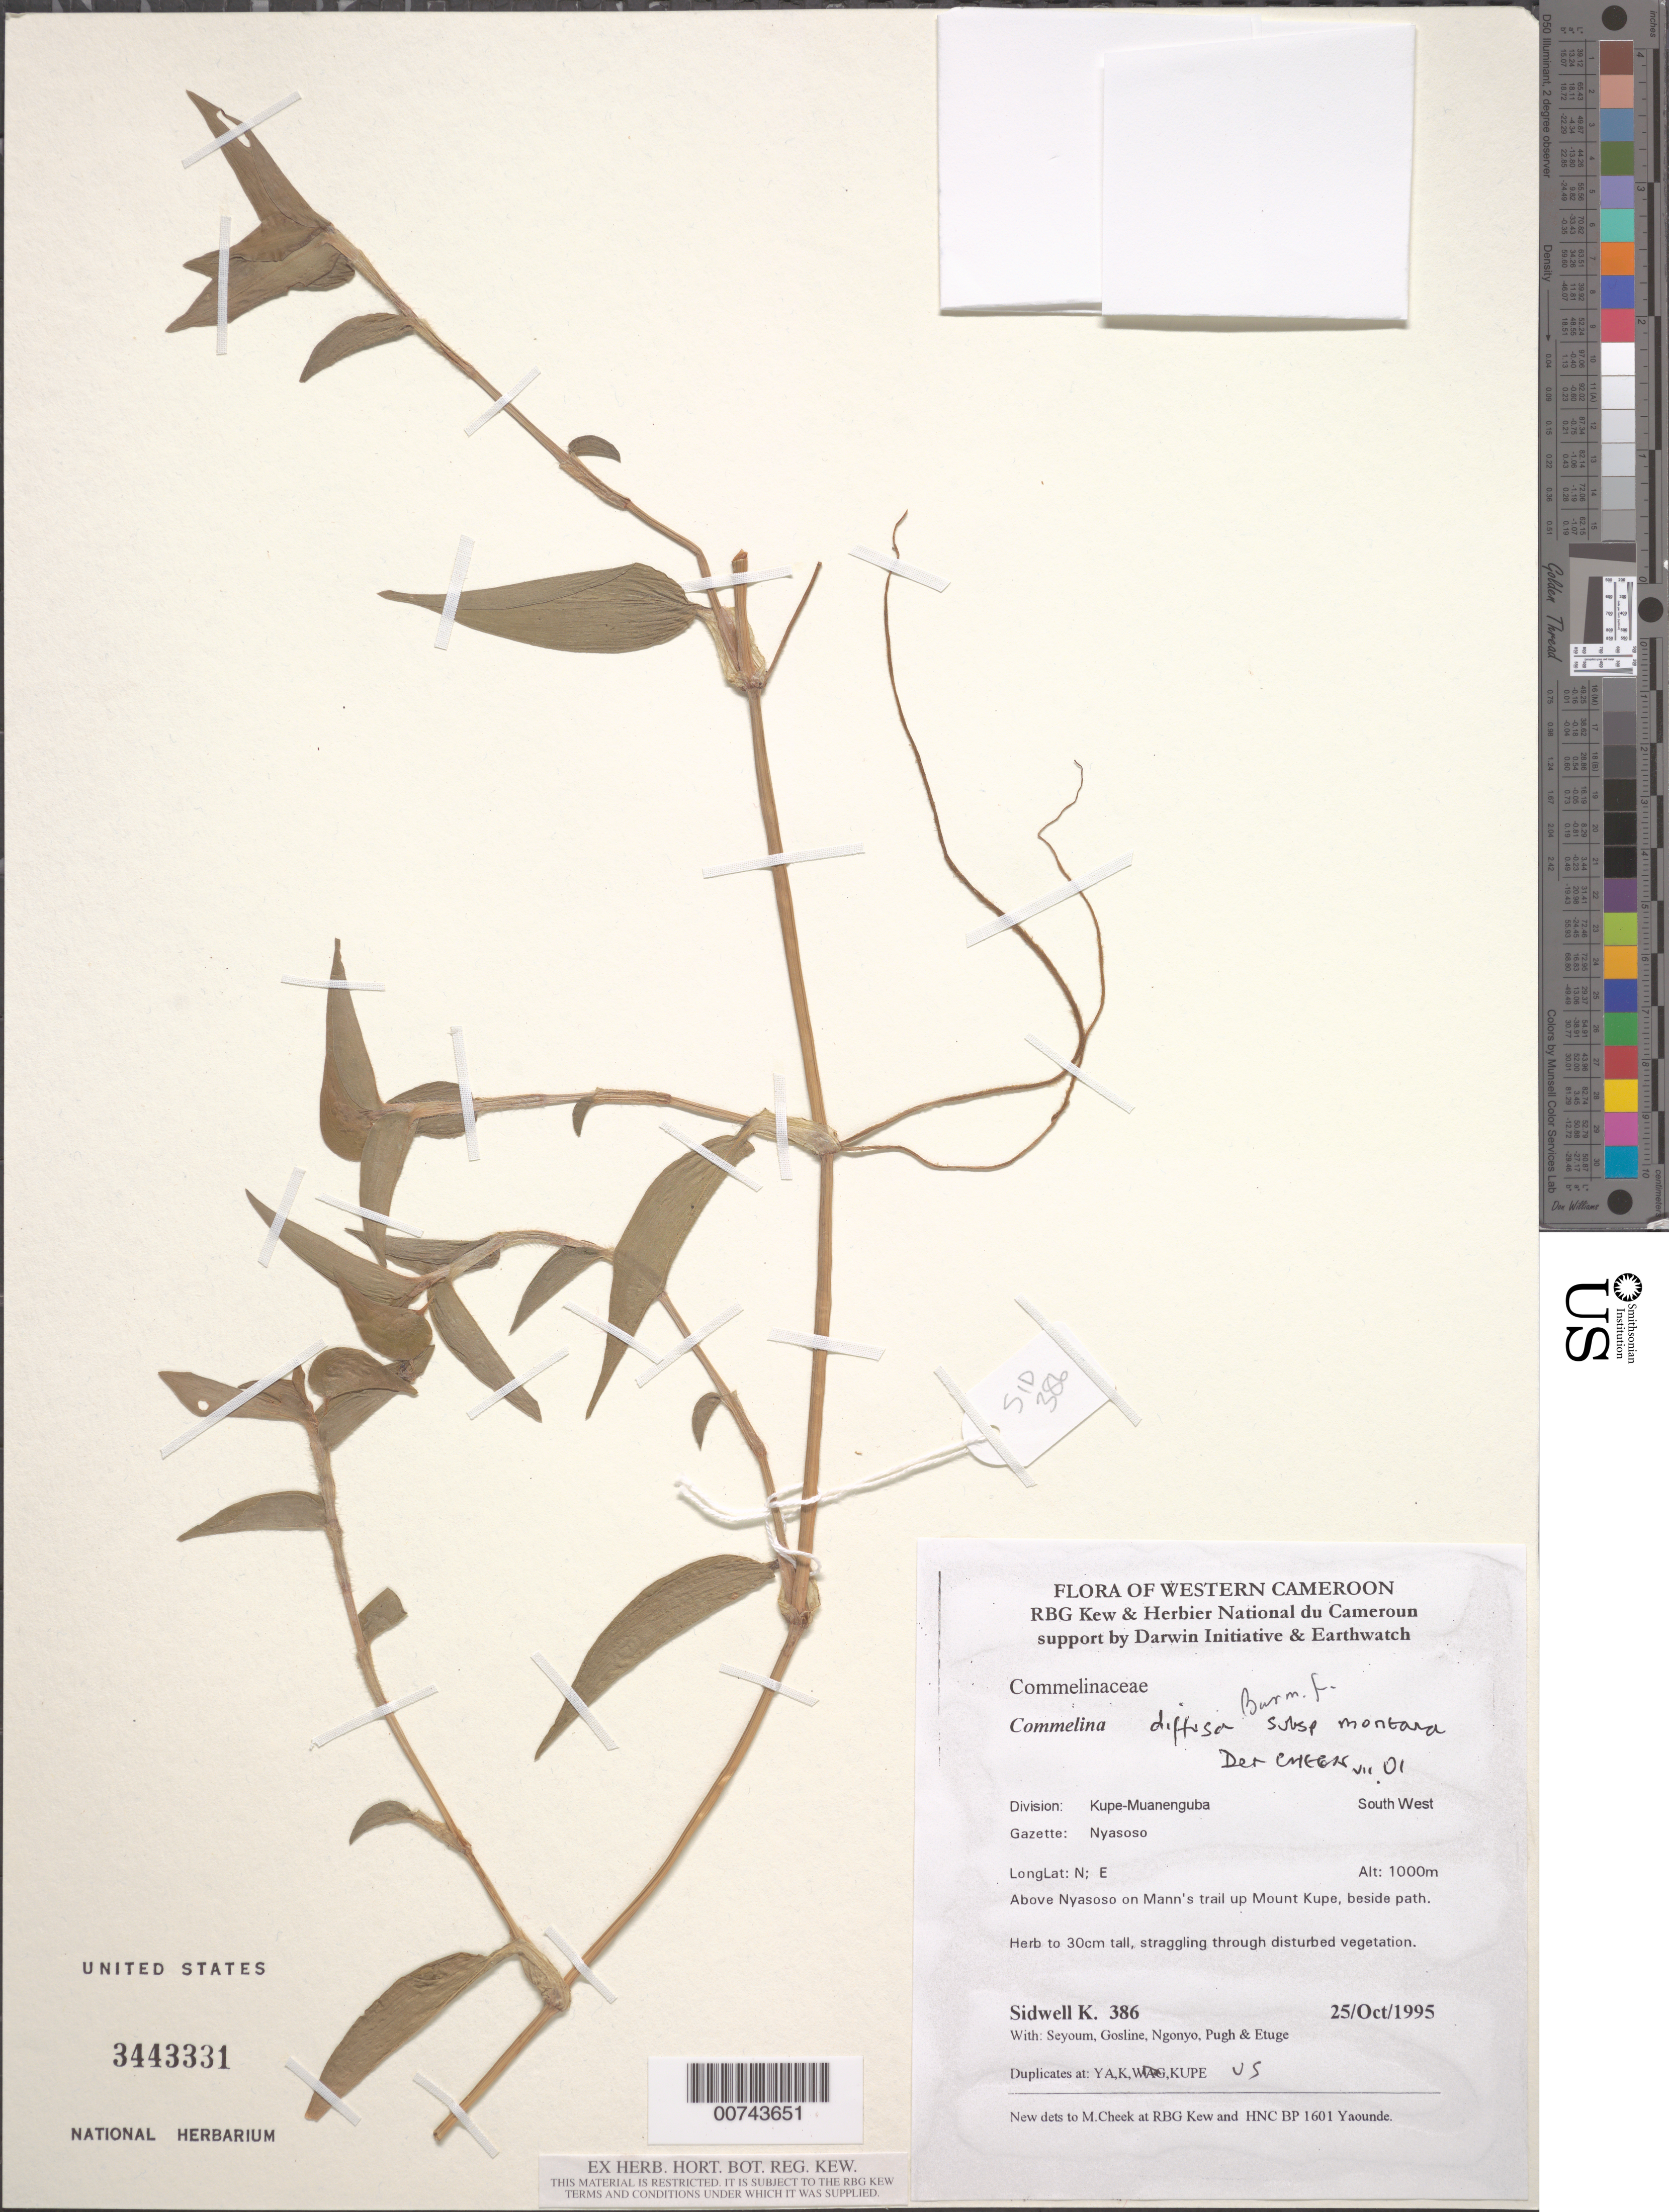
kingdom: Plantae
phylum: Tracheophyta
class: Liliopsida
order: Commelinales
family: Commelinaceae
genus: Commelina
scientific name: Commelina diffusa subsp. montana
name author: J.K. Morton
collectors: K. Sidwell, S. Gosline, M. Ngonyo, -. Pugh & M. Etuge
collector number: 386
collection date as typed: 25 Oct 1995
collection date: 1995-10-25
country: Cameroon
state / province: Sud-Ouest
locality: Kupe-Muanenguba, above Nyasoso on Mann"s trail up Mount Kupe.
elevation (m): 1000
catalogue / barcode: US 3443331